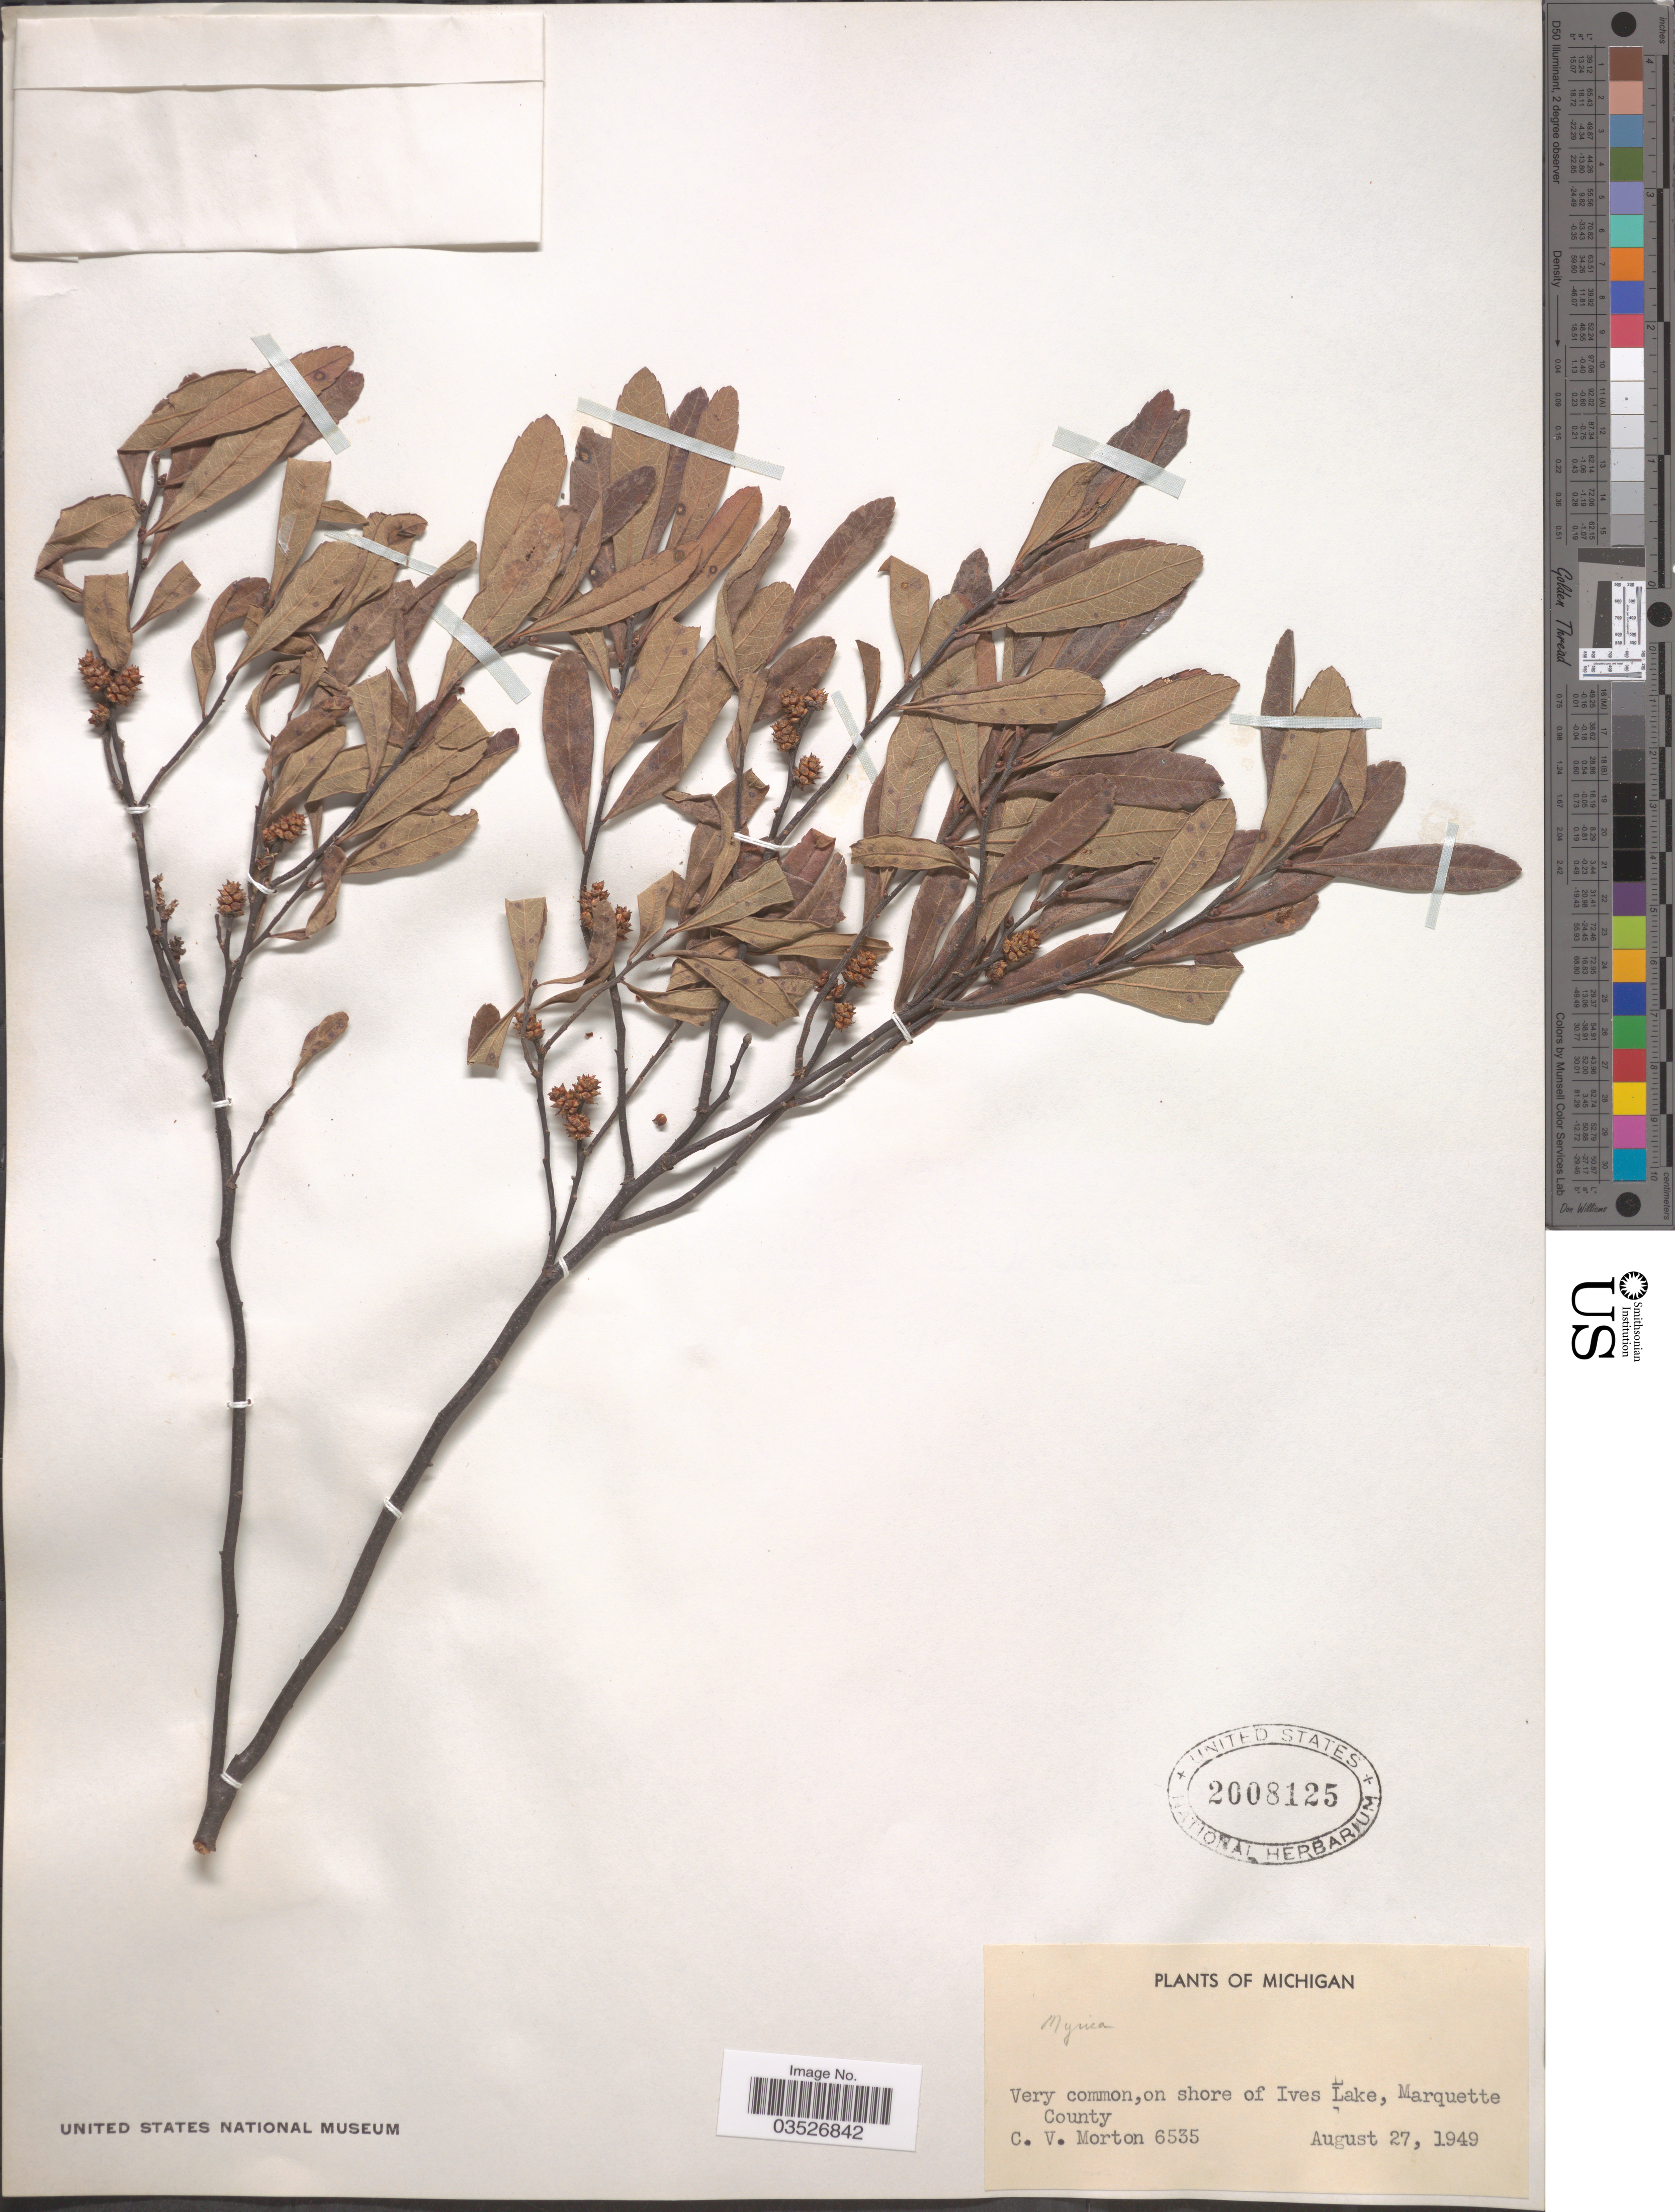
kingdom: Plantae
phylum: Tracheophyta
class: Magnoliopsida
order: Fagales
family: Myricaceae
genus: Myrica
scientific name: Myrica gale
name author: L.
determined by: Strong, Mark T., (BOT), Smithsonian Institution - National Museum of Natural History (UNITED STATES)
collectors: C. V. Morton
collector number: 6535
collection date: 1949-08-27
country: United States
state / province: Michigan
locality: Very common, on shore of Ives Lake, Marquette County.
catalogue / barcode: US 2008125